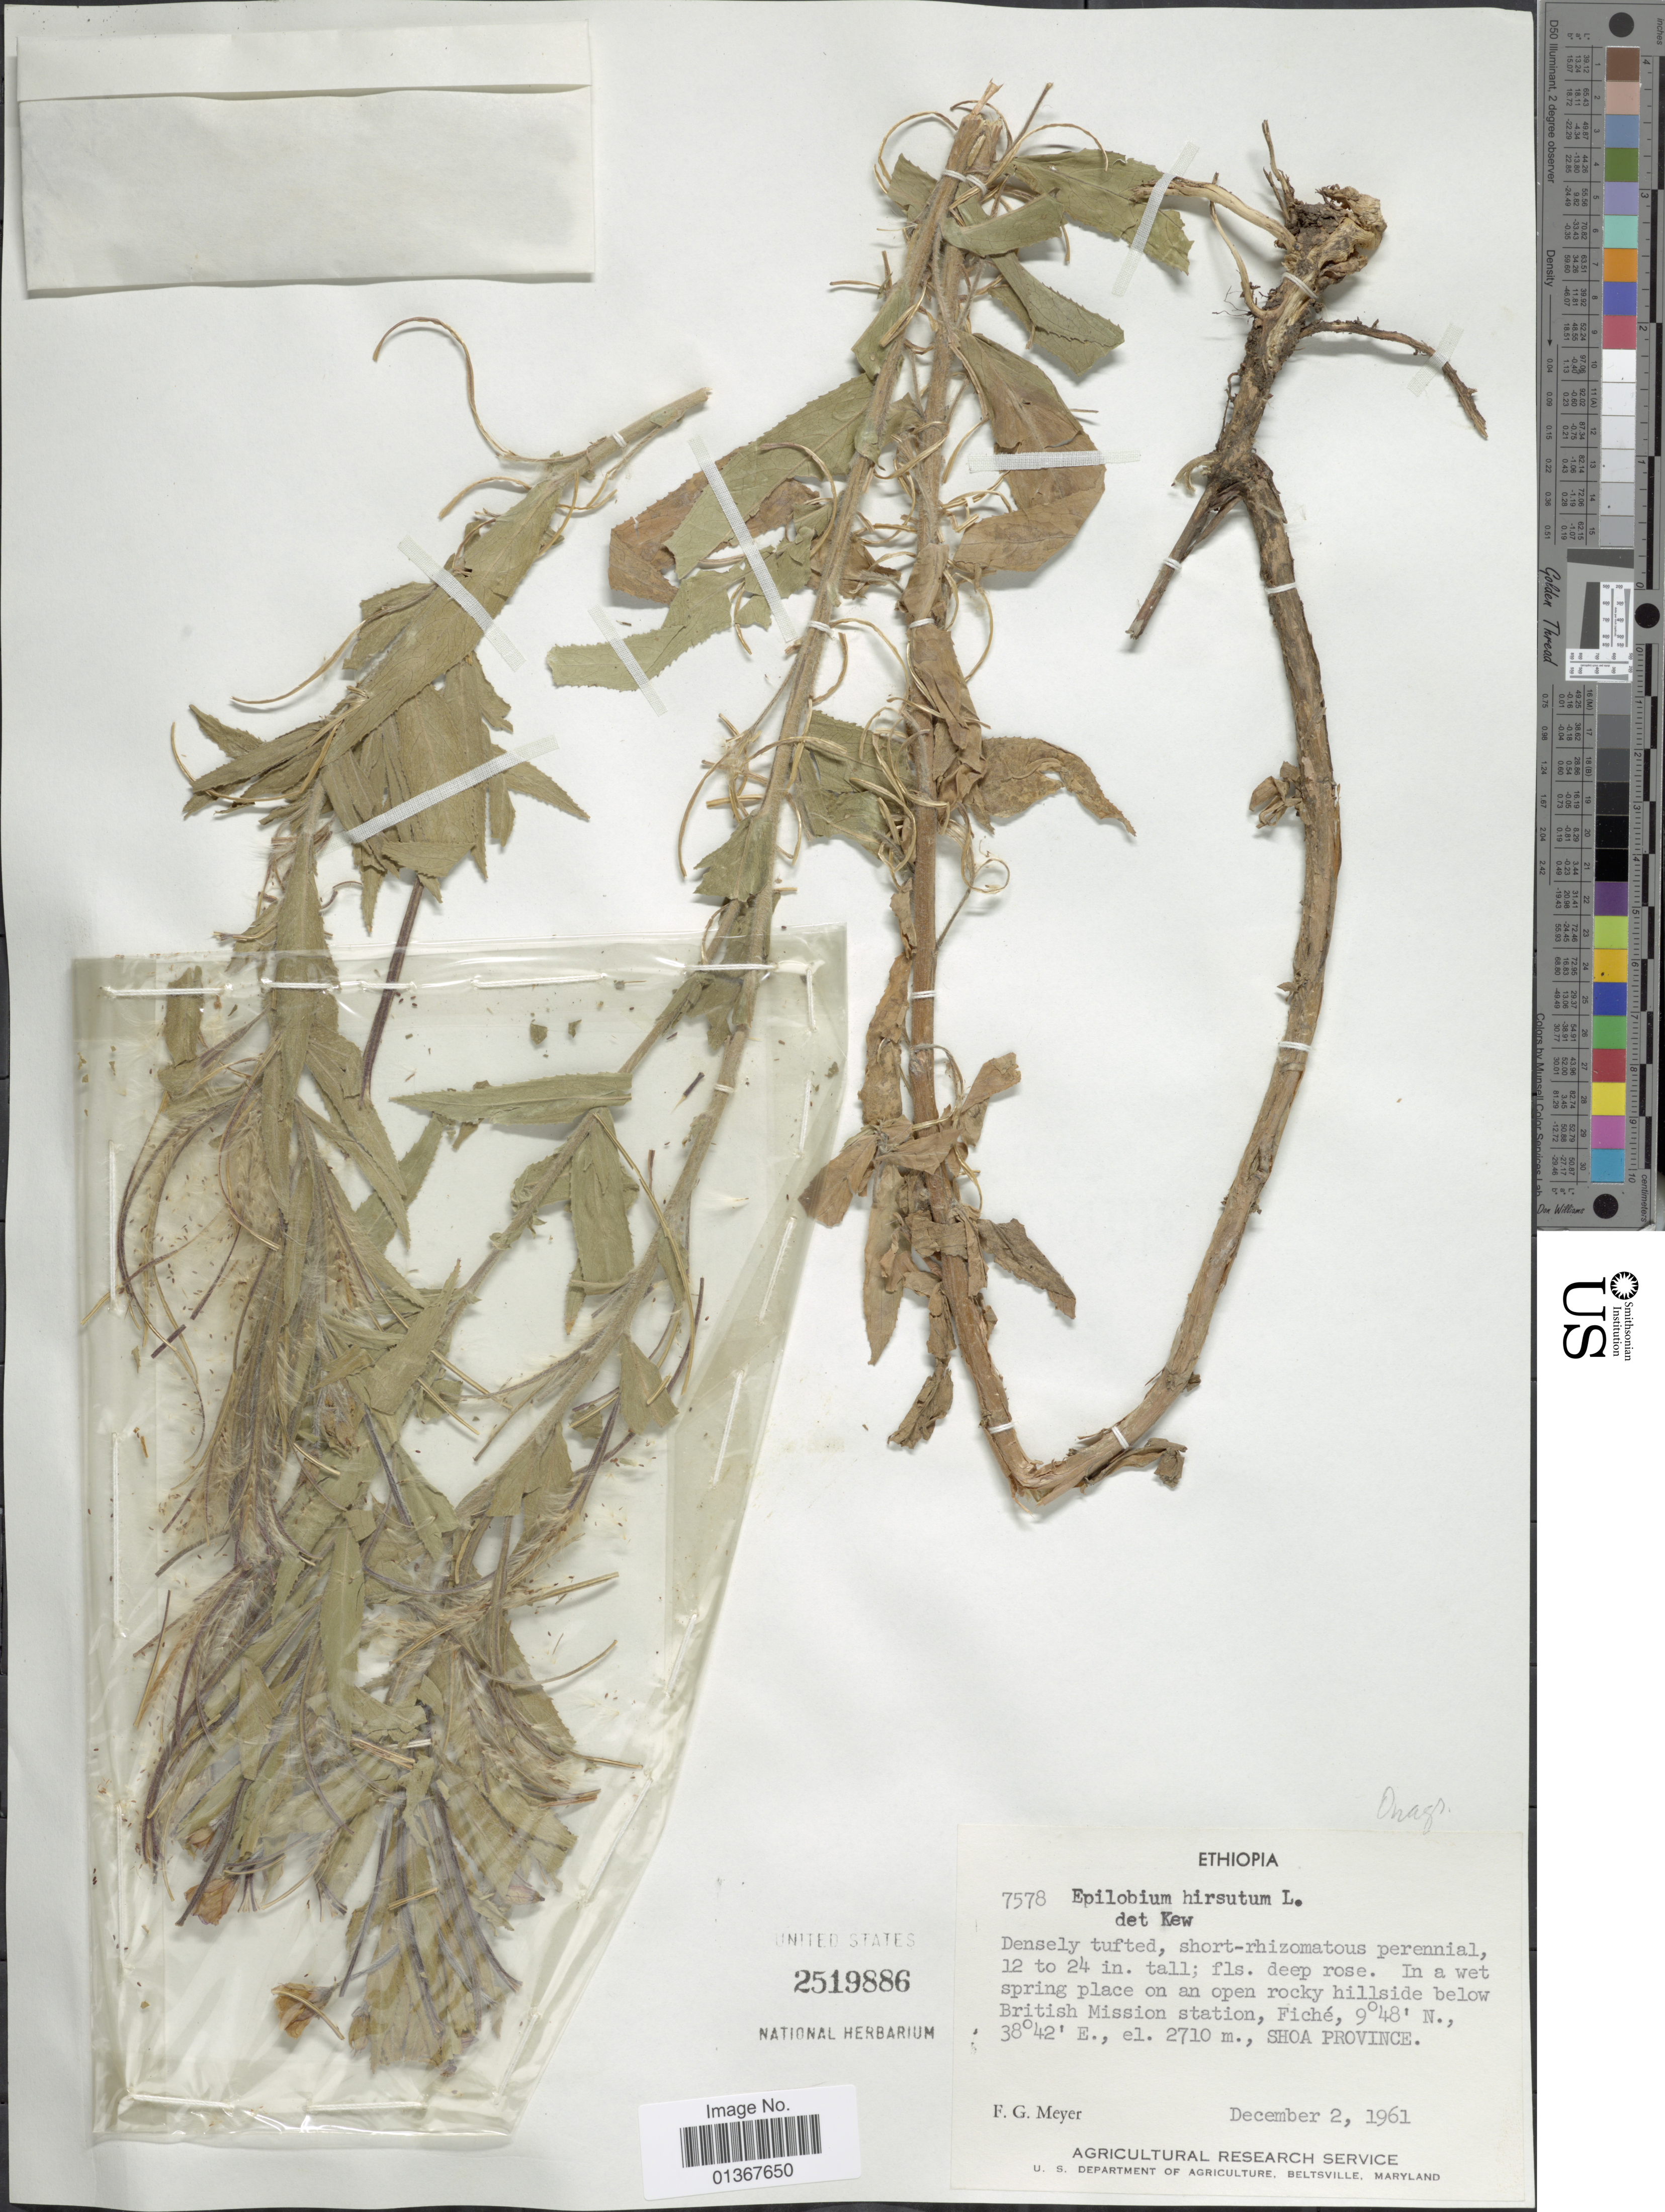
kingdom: Plantae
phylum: Tracheophyta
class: Magnoliopsida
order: Myrtales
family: Onagraceae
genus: Epilobium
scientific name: Epilobium hirsutum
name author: L.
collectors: F. G. Meyer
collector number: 7578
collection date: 1961-12-02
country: Ethiopia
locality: In a wet spring place on an open rocky hillside below British Mission station, Fiché,Shoa Province.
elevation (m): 2710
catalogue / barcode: US 2519886